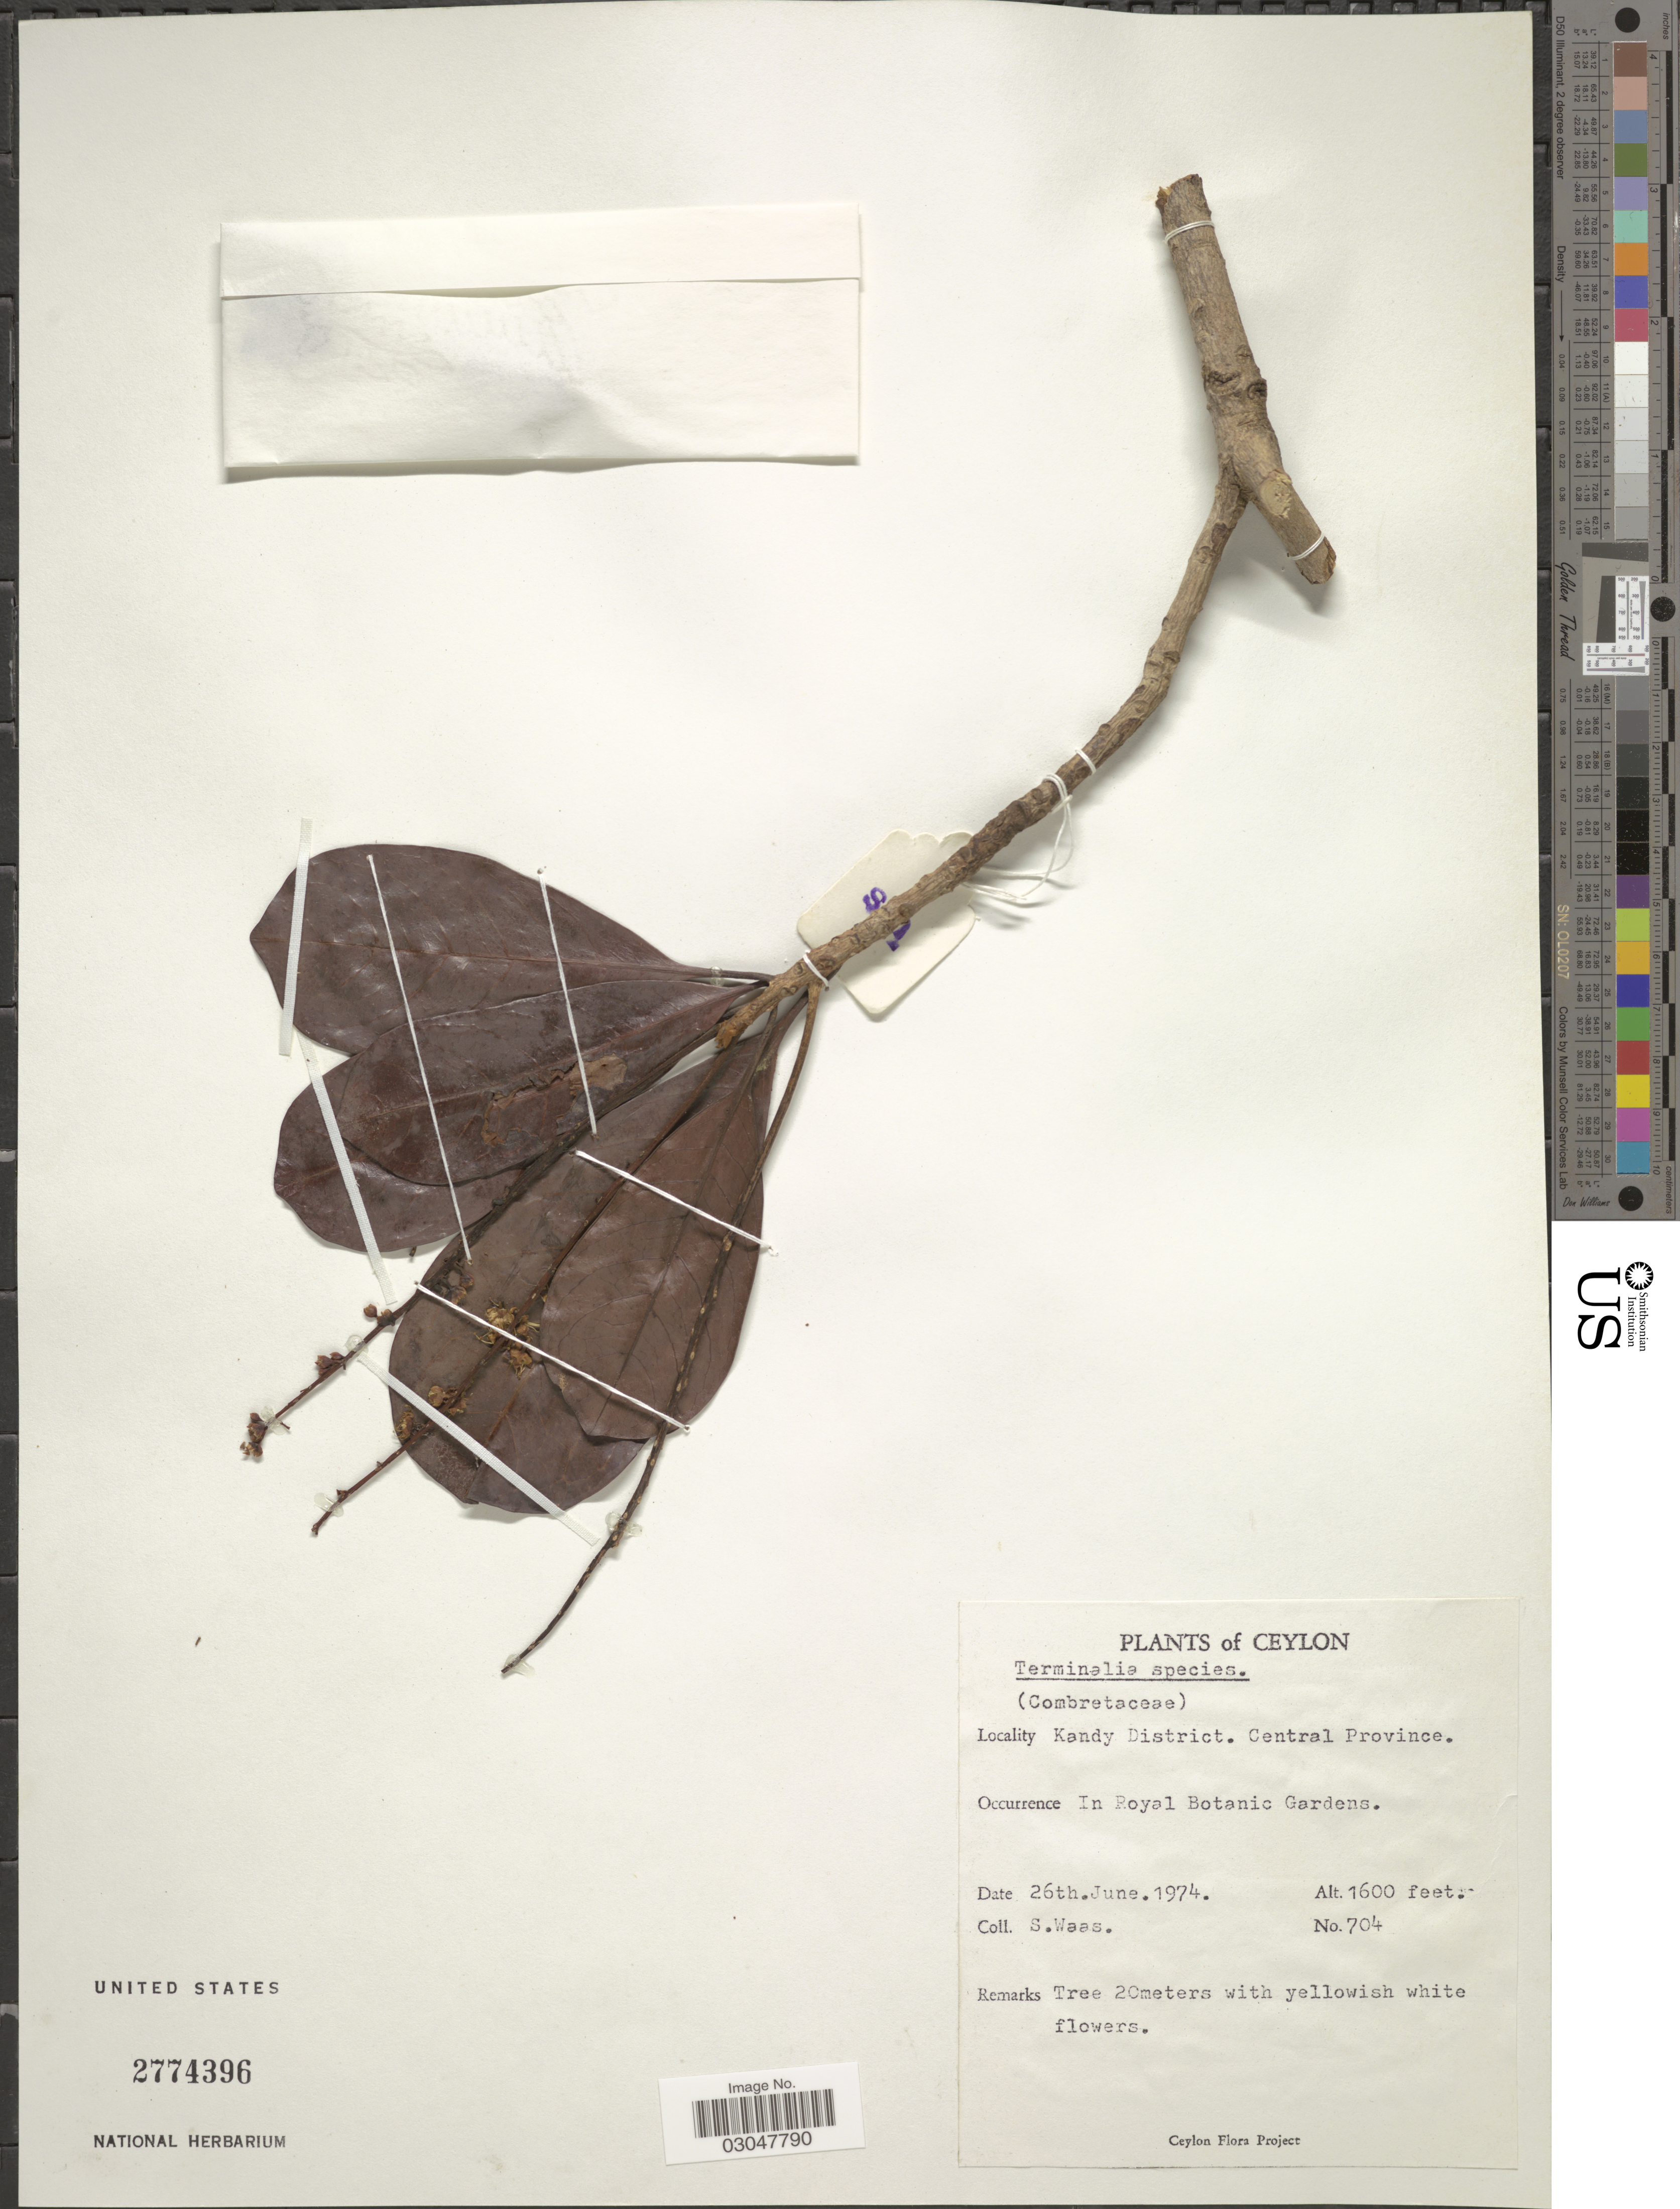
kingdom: Plantae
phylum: Tracheophyta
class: Magnoliopsida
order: Myrtales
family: Combretaceae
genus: Terminalia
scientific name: Terminalia sp.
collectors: S. Waas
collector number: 704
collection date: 1974-06-26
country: Sri Lanka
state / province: Central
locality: Ceylon. Kandy District. In Royal Botanic Gardens.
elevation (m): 488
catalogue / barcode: US 2774396